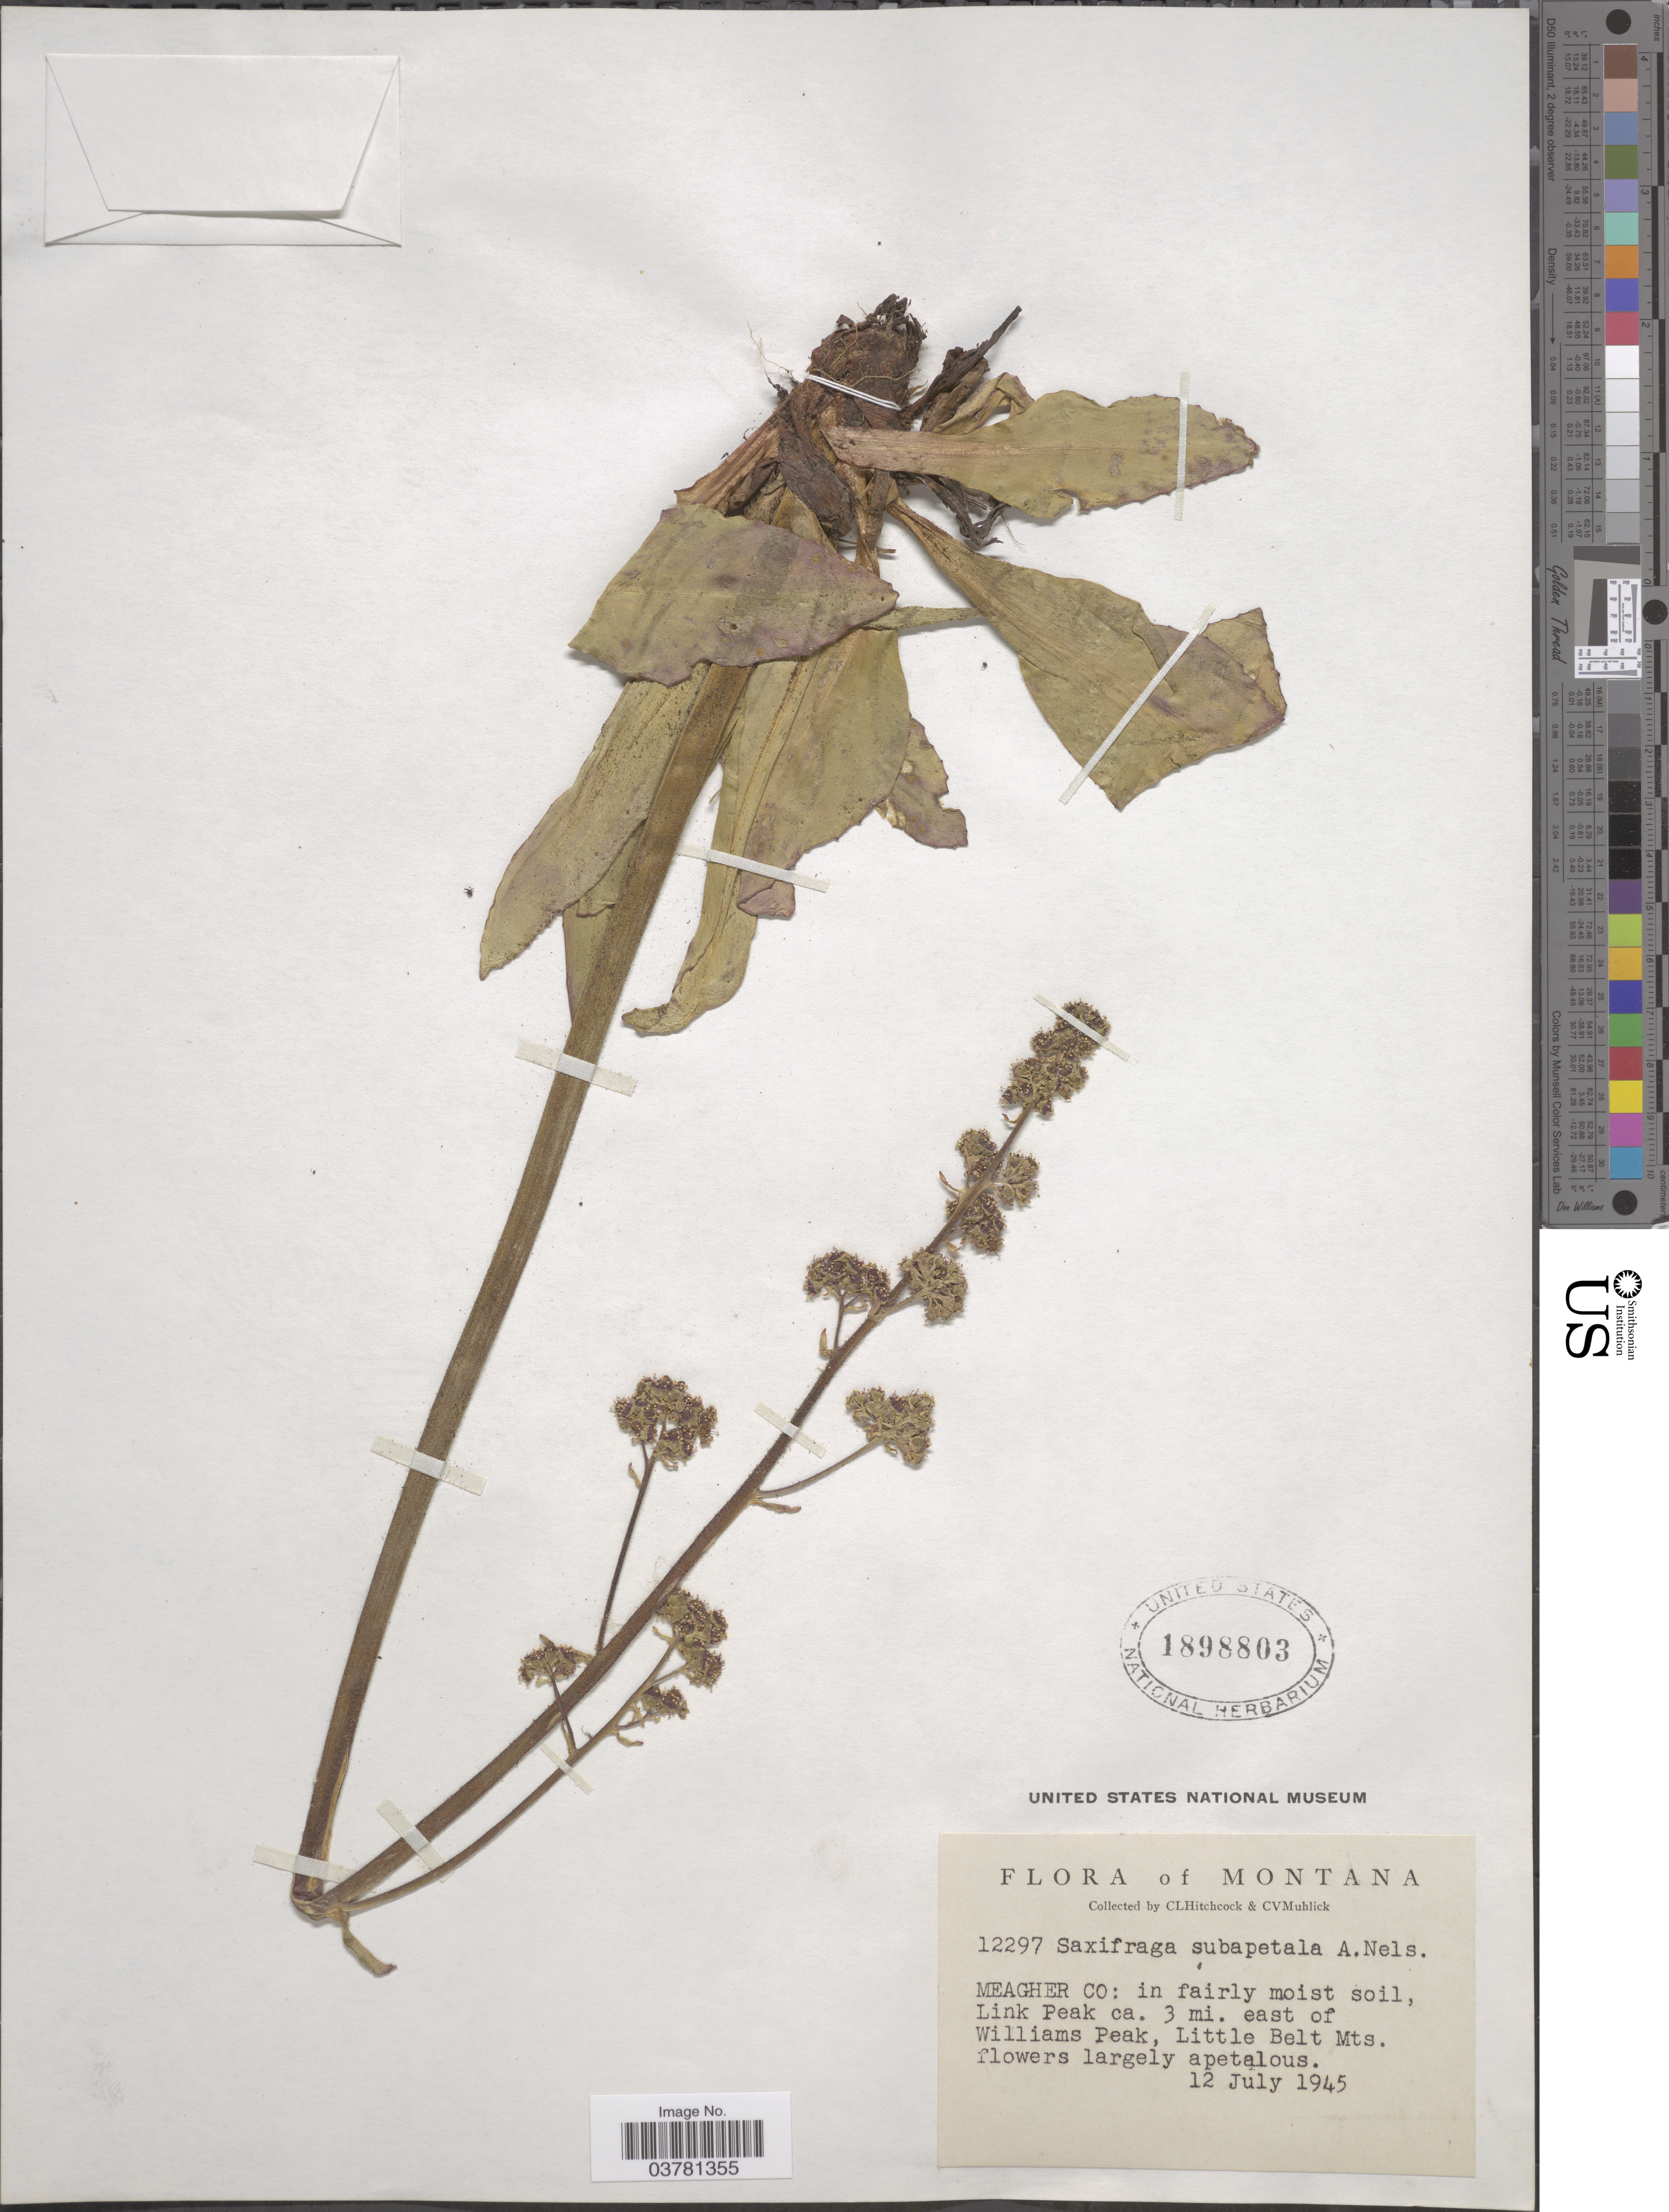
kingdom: Plantae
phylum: Tracheophyta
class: Magnoliopsida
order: Saxifragales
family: Saxifragaceae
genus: Micranthes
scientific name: Micranthes subapetala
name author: (E. Nelson) Small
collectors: C. L. Hitchcock & C. V. Muhlick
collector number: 12297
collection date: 1945-07-12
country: United States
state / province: Montana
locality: Meagher Co: in fairly moist soil, Link Peak ca. 3 mi. east of Williams Peak, Little Belt Mts.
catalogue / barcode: US 1898803